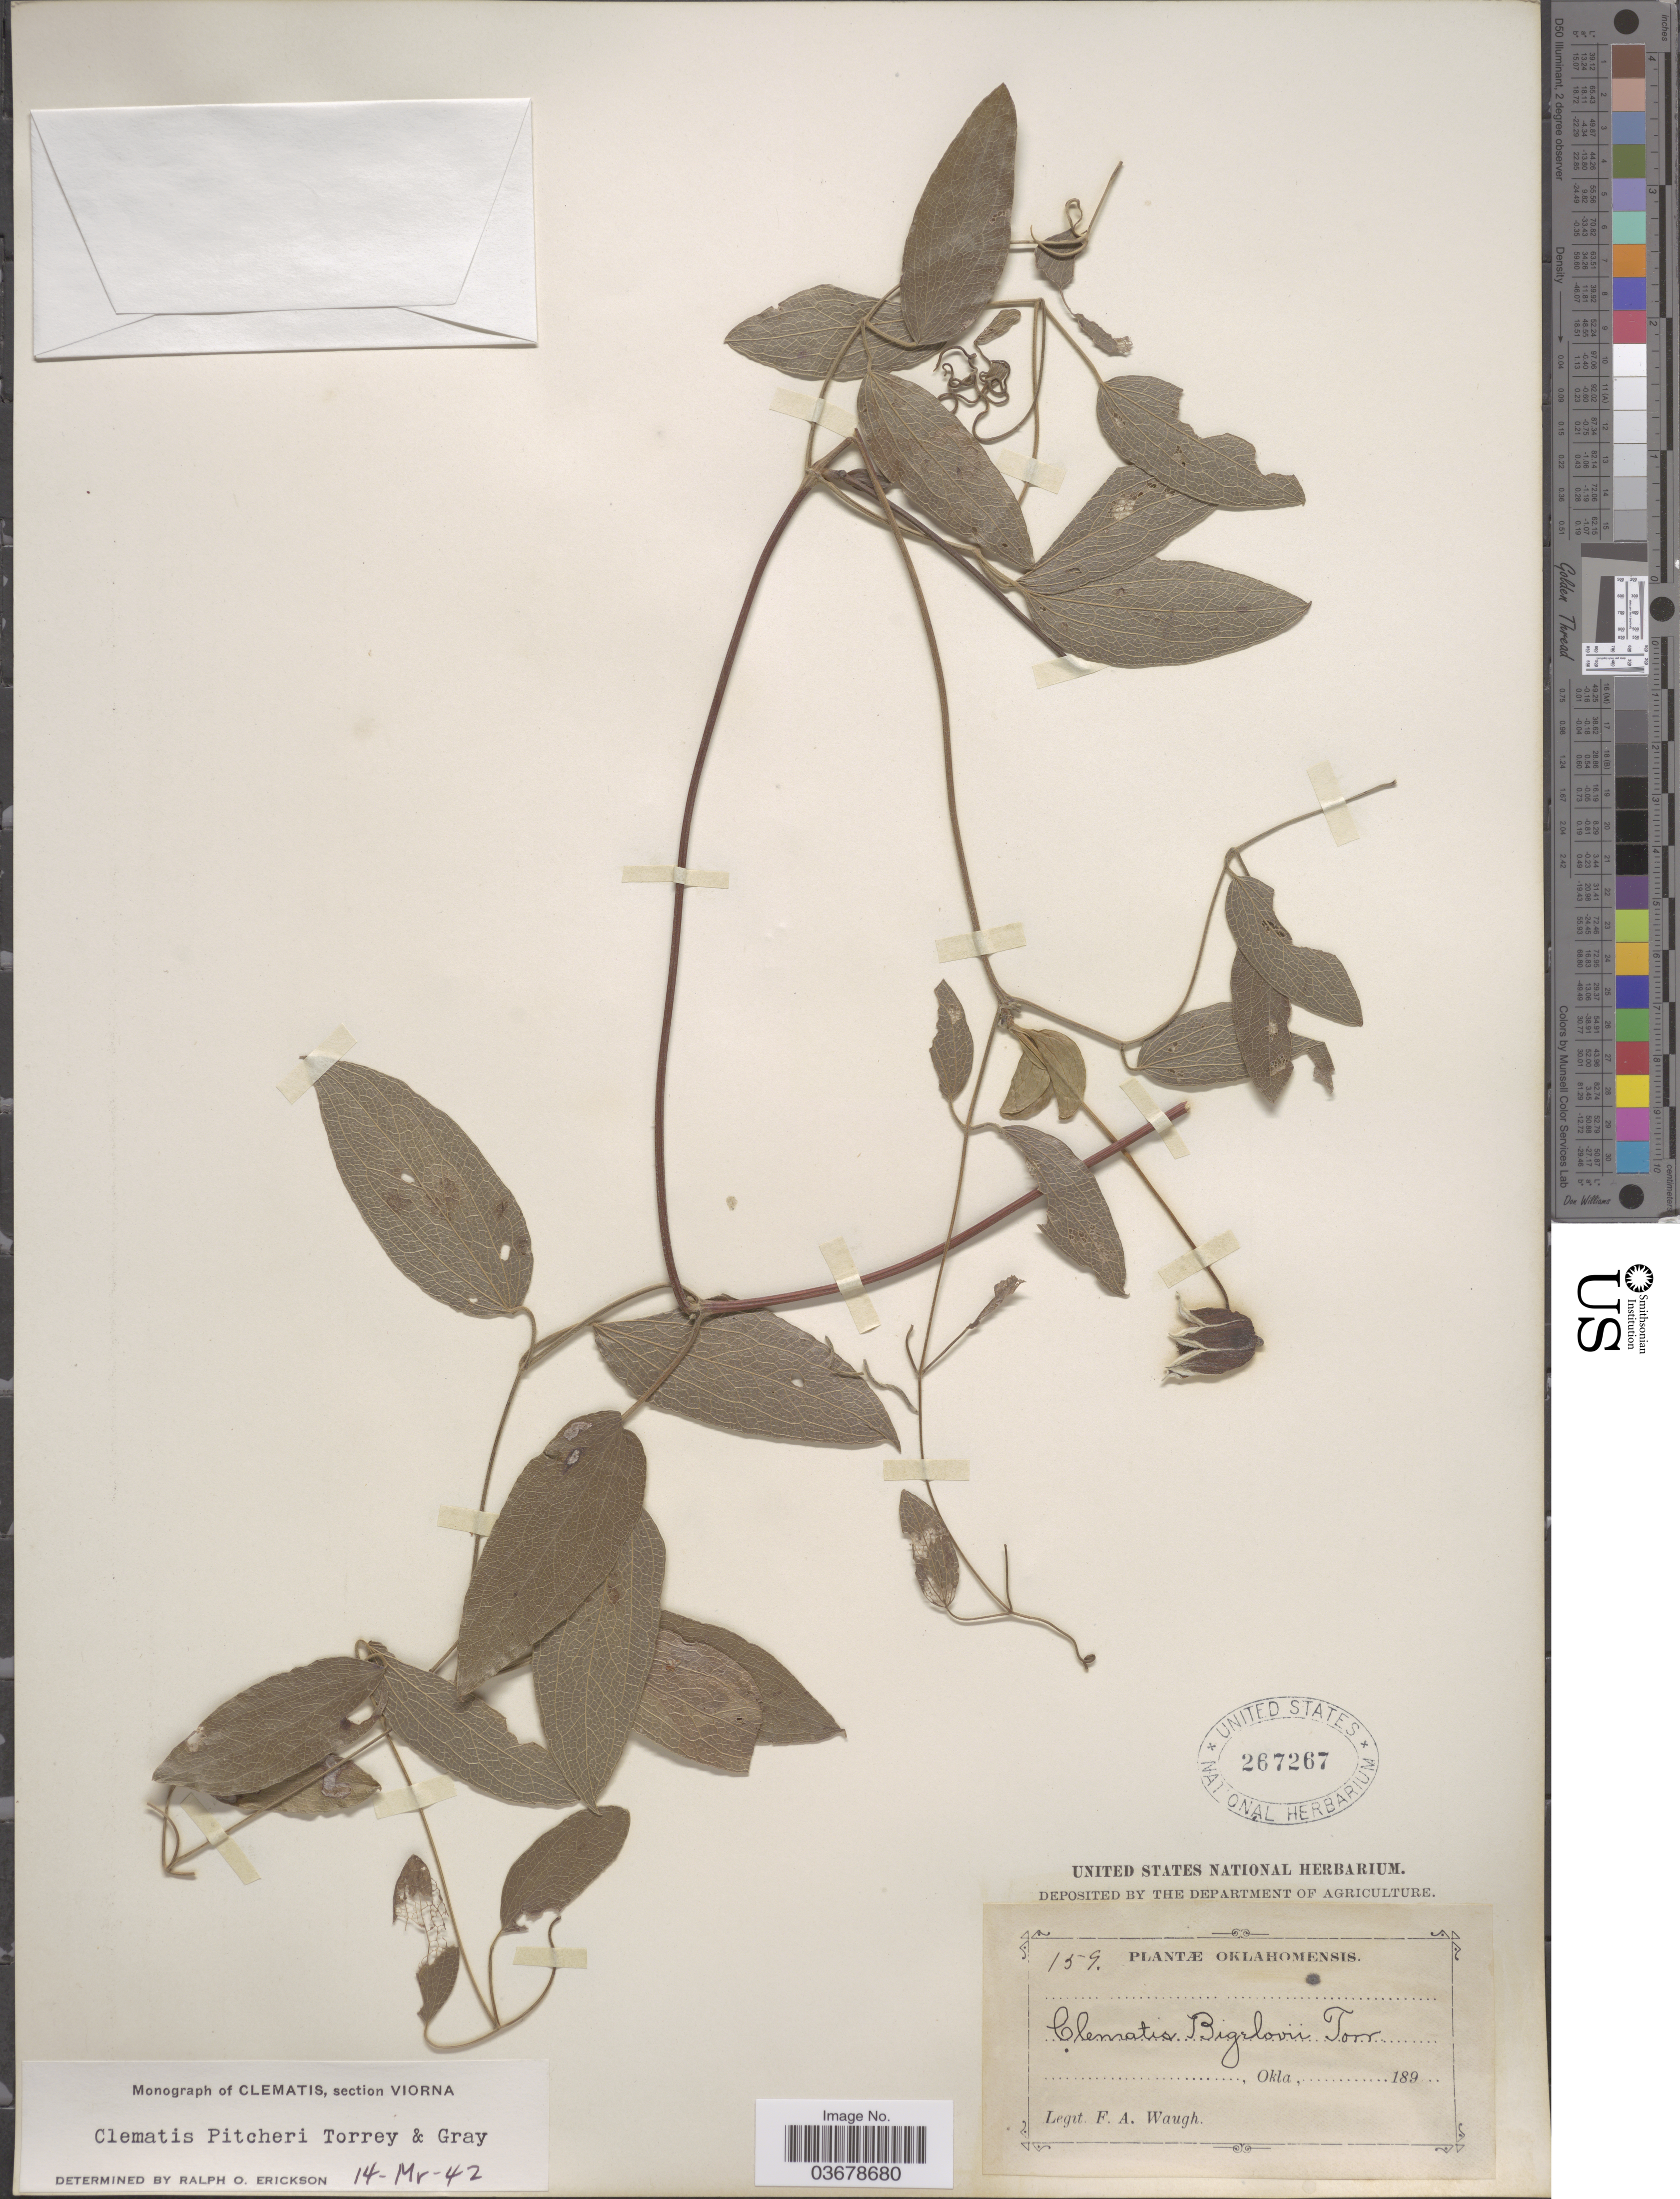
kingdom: Plantae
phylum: Tracheophyta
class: Magnoliopsida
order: Ranunculales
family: Ranunculaceae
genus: Clematis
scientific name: Clematis viorna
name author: L.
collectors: F. Waugh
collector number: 159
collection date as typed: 189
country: United States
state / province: Oklahoma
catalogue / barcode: US 267267